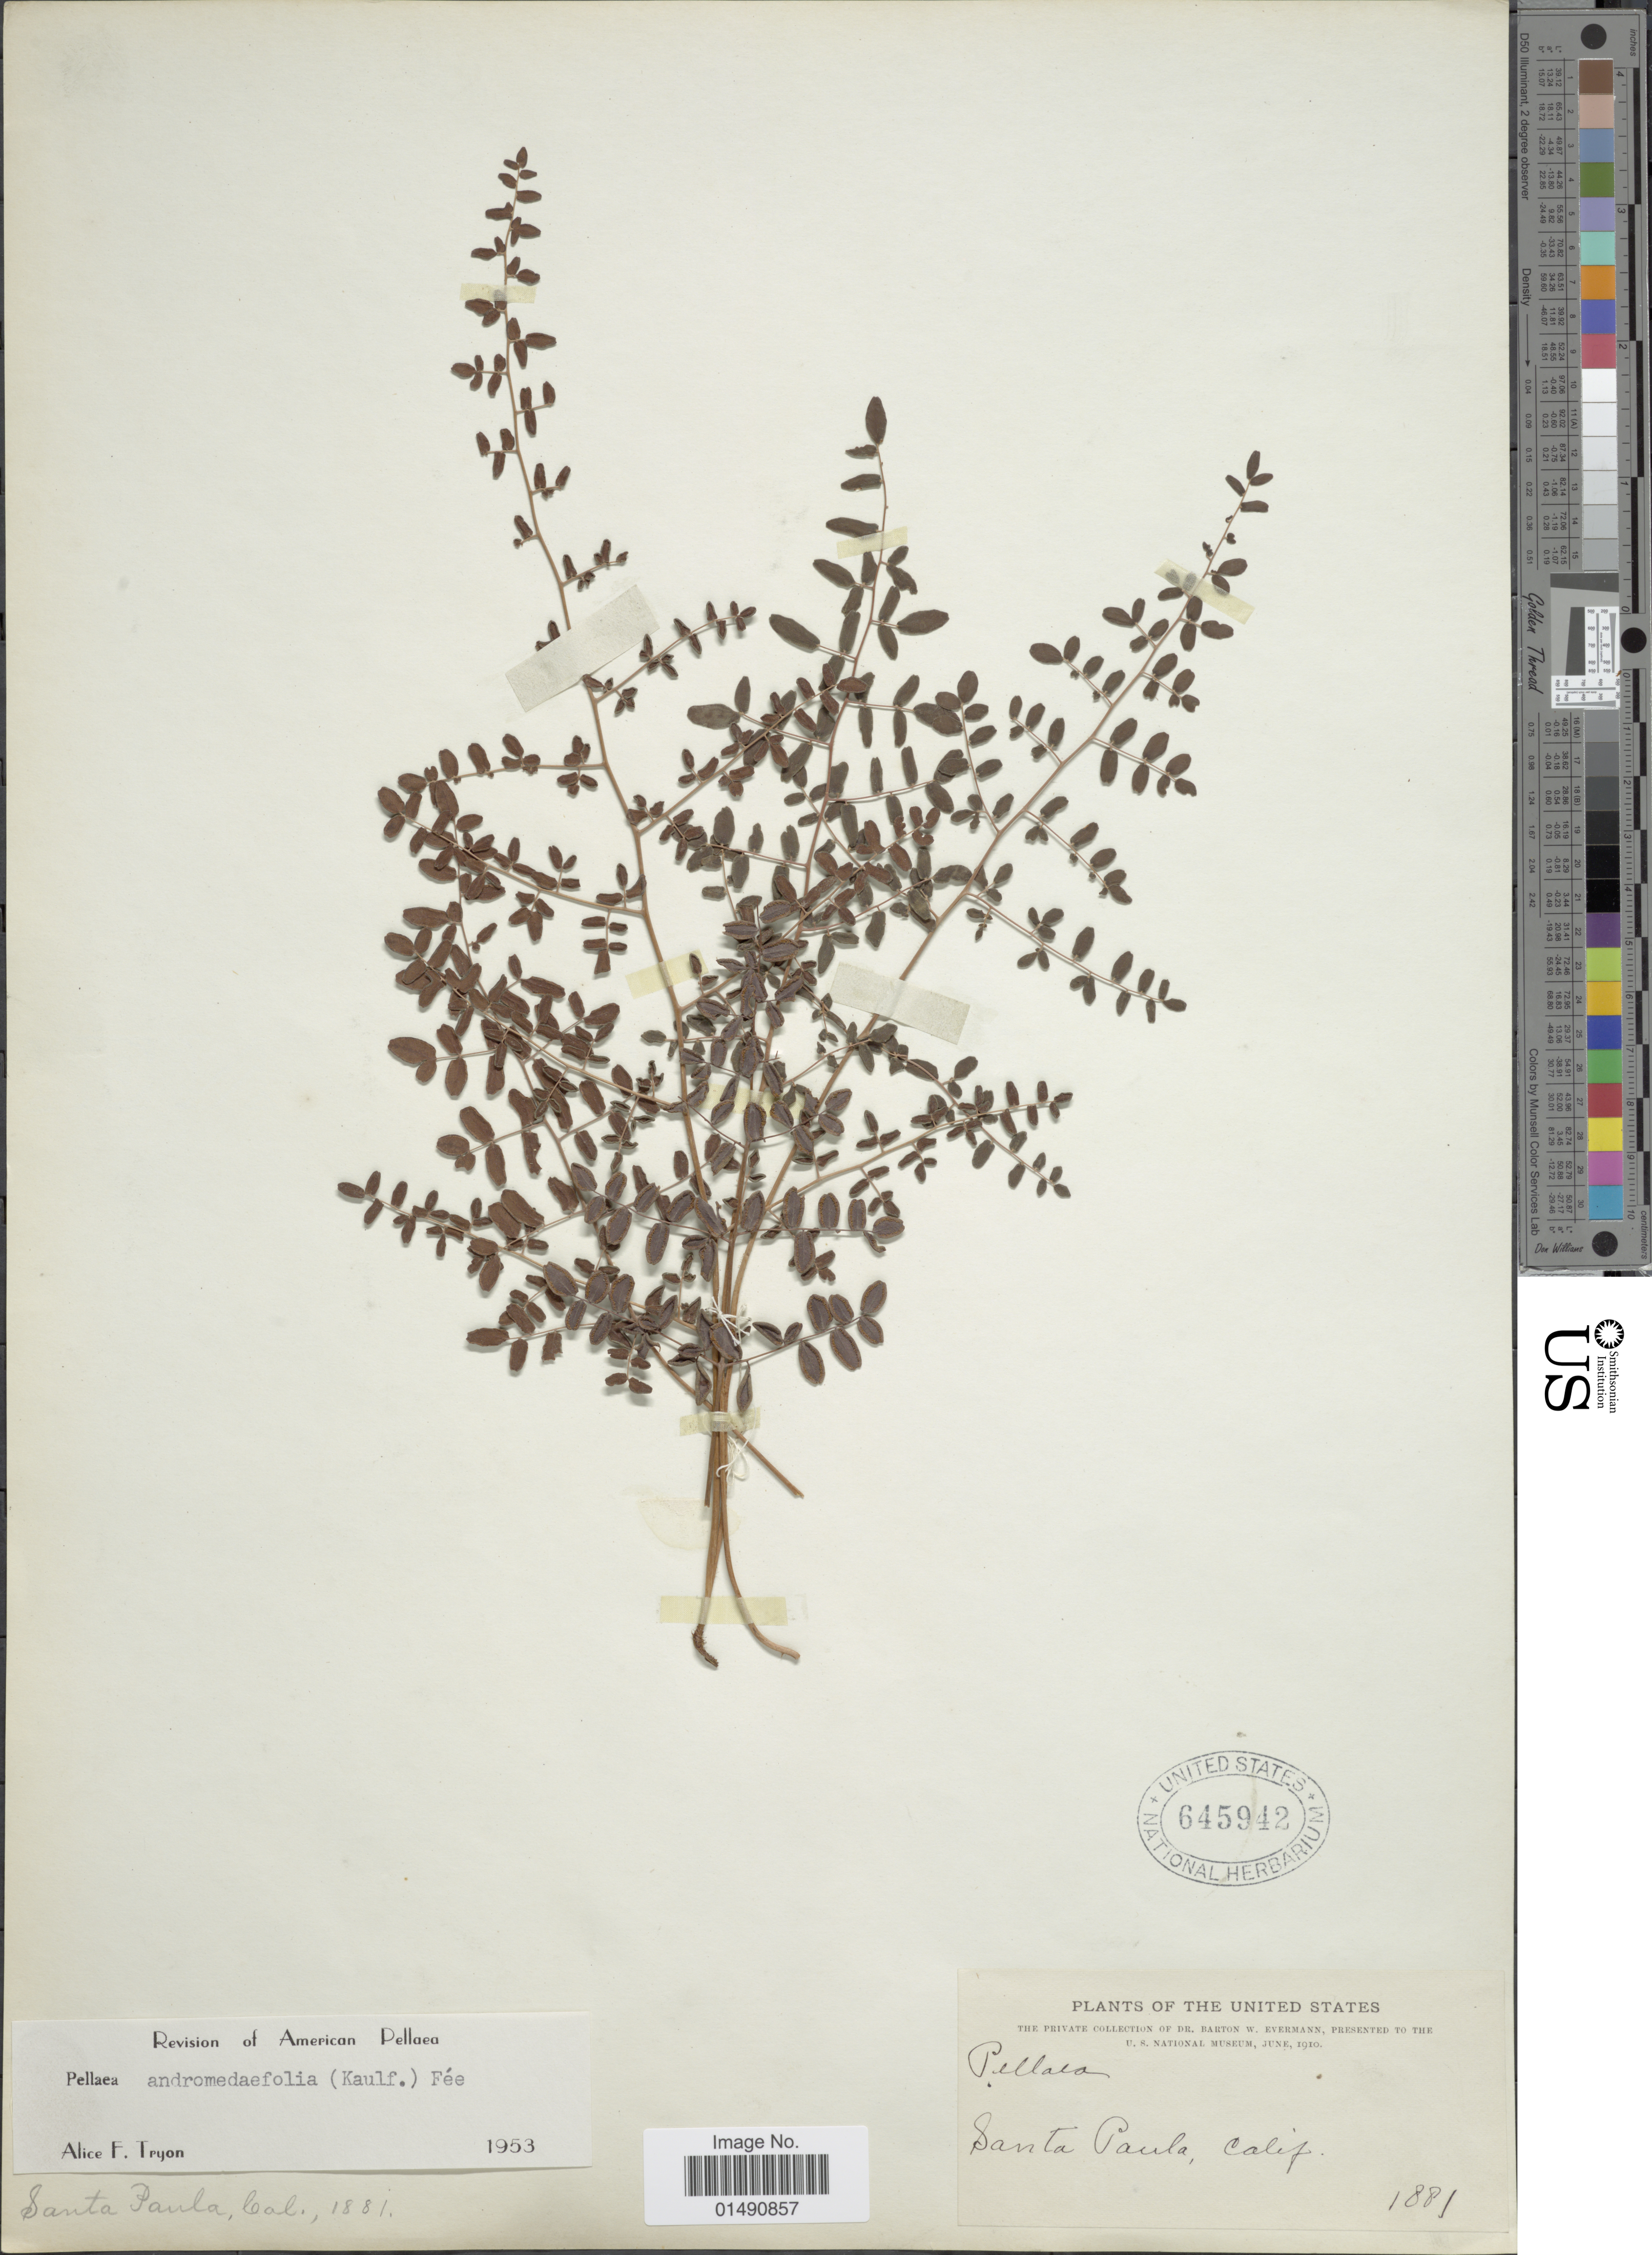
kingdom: Plantae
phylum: Tracheophyta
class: Polypodiopsida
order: Polypodiales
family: Pteridaceae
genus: Pellaea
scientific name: Pellaea andromedifolia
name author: (Kaulf.) Fée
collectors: B. W. Evermann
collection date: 1881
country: United States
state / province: California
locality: Santa Paula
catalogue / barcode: US 645942